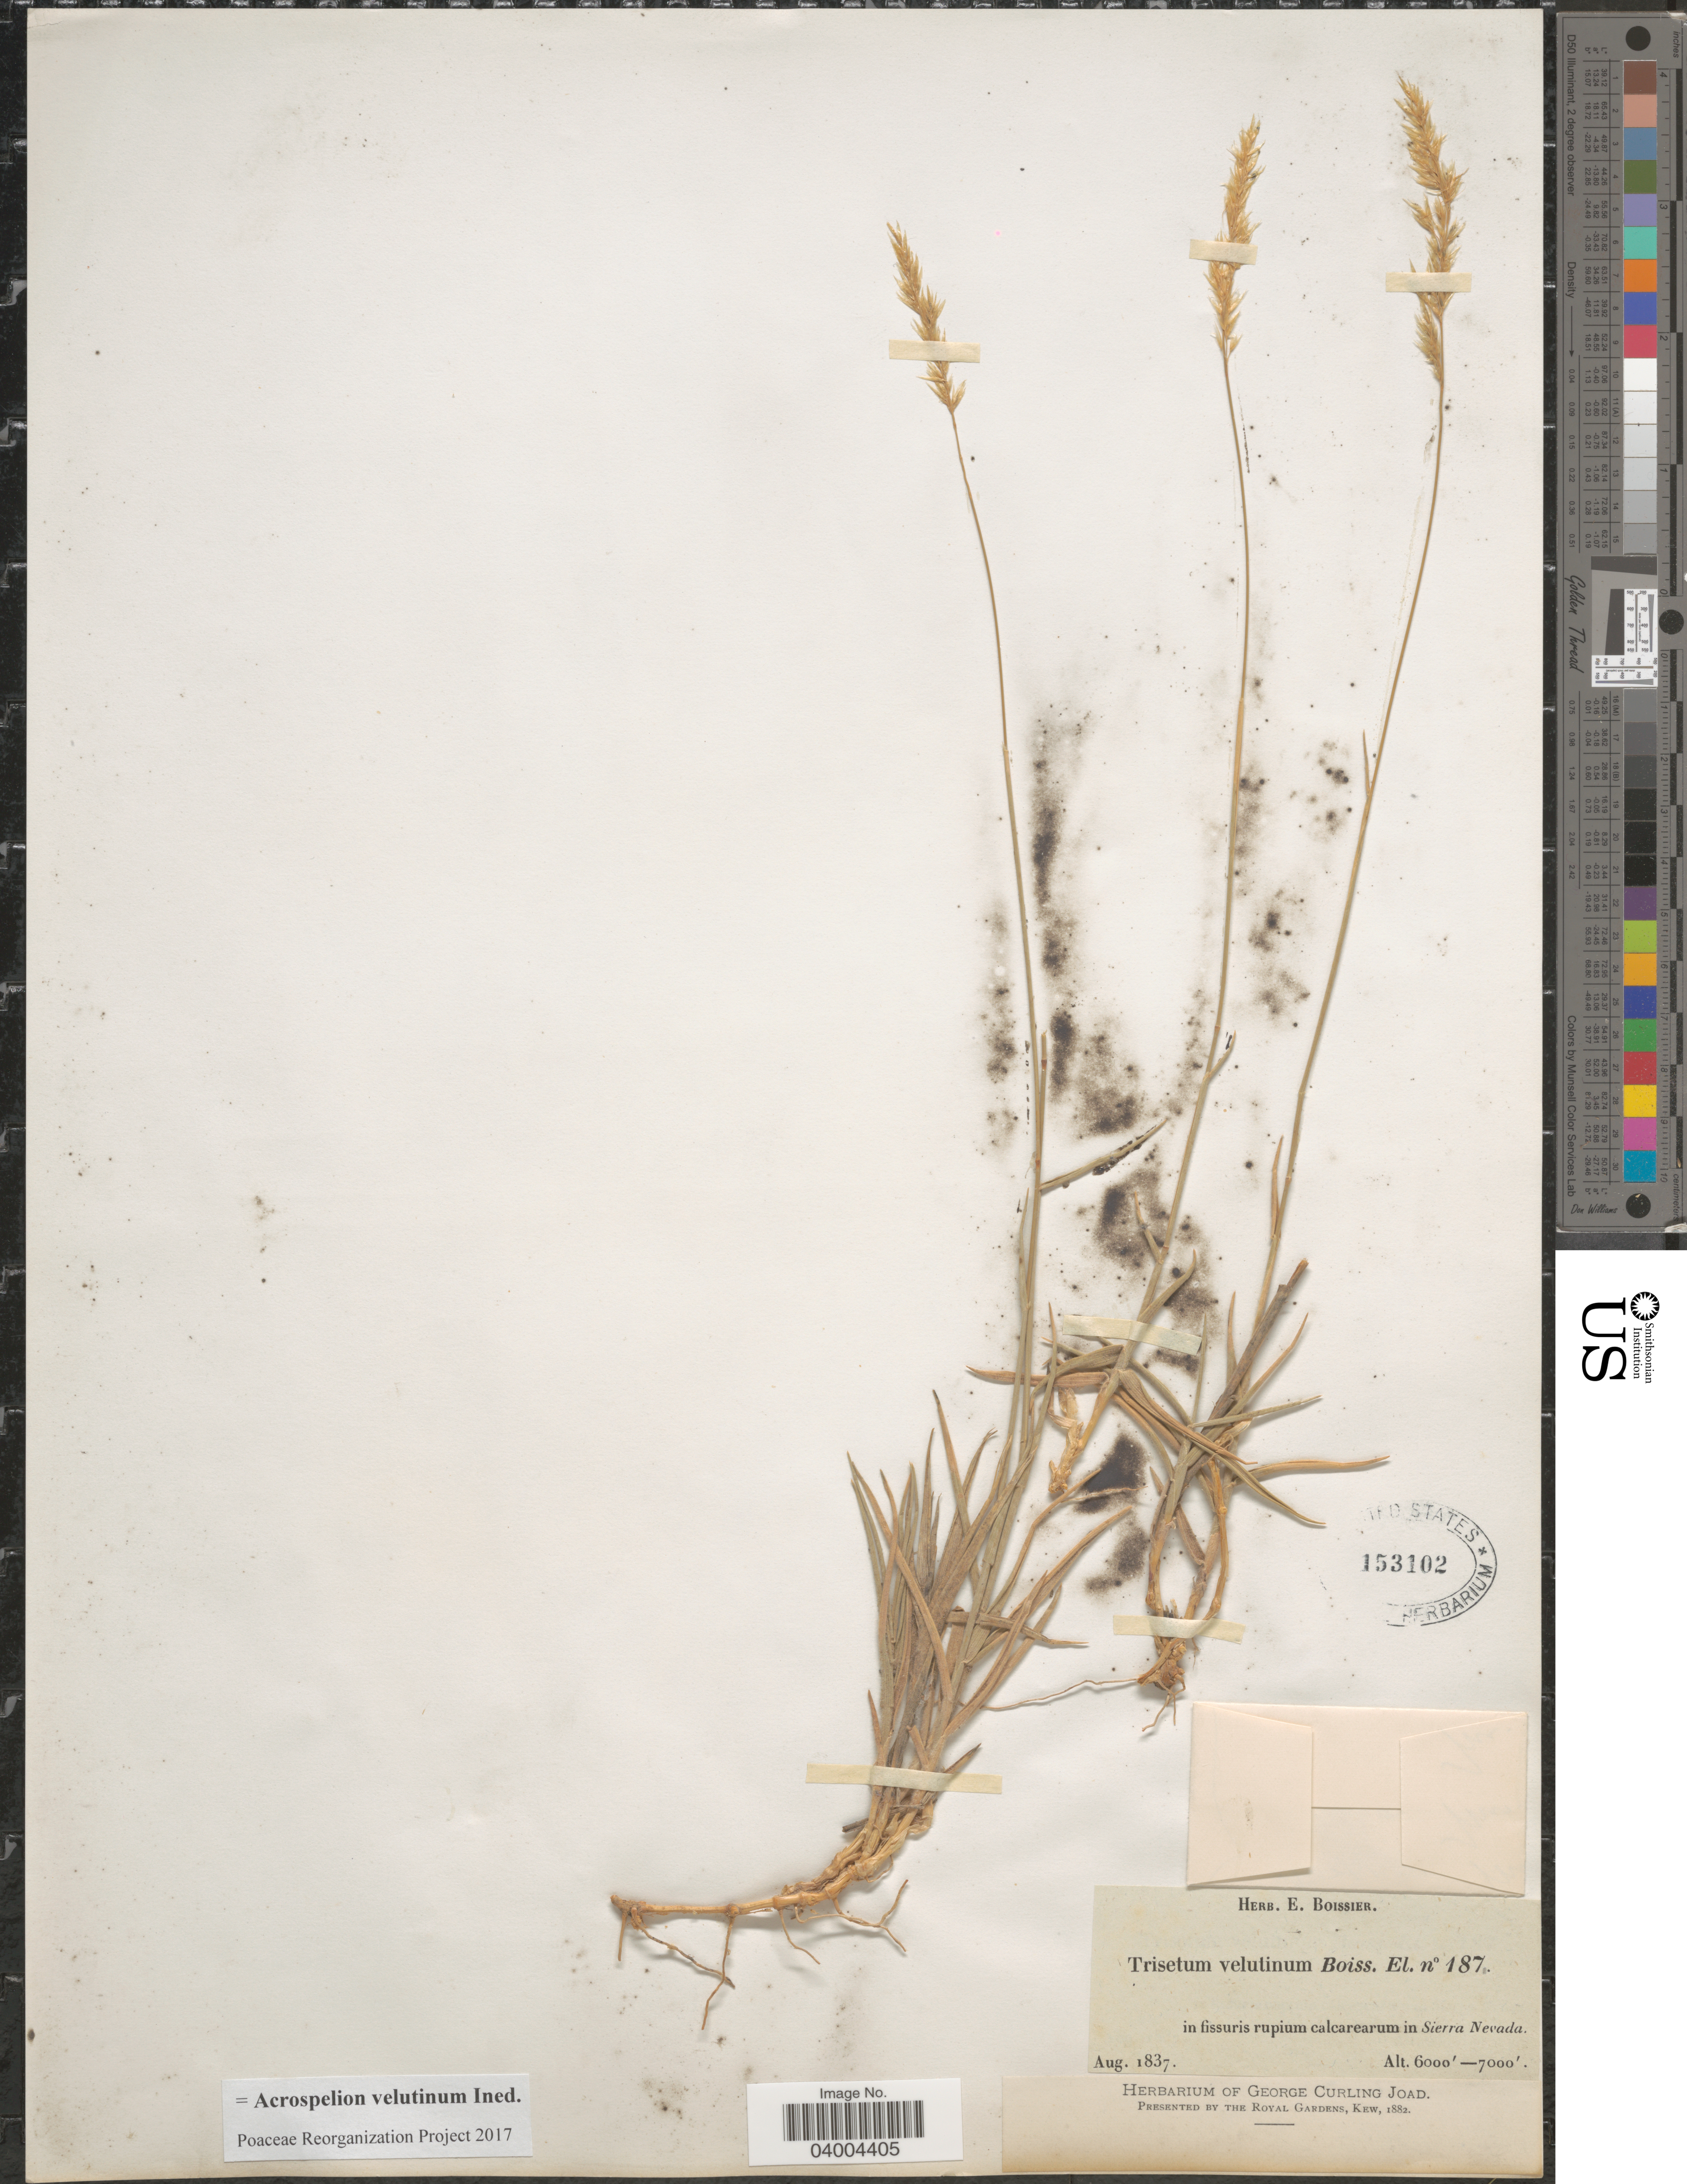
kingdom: Plantae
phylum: Tracheophyta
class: Liliopsida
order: Poales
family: Poaceae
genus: Acrospelion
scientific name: Acrospelion velutinum ined.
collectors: ex herb. E. Boissier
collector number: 187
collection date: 1837-08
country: Spain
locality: In fissuris rupium calcarearum in Sierra Nevada.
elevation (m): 1829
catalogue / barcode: US 153102